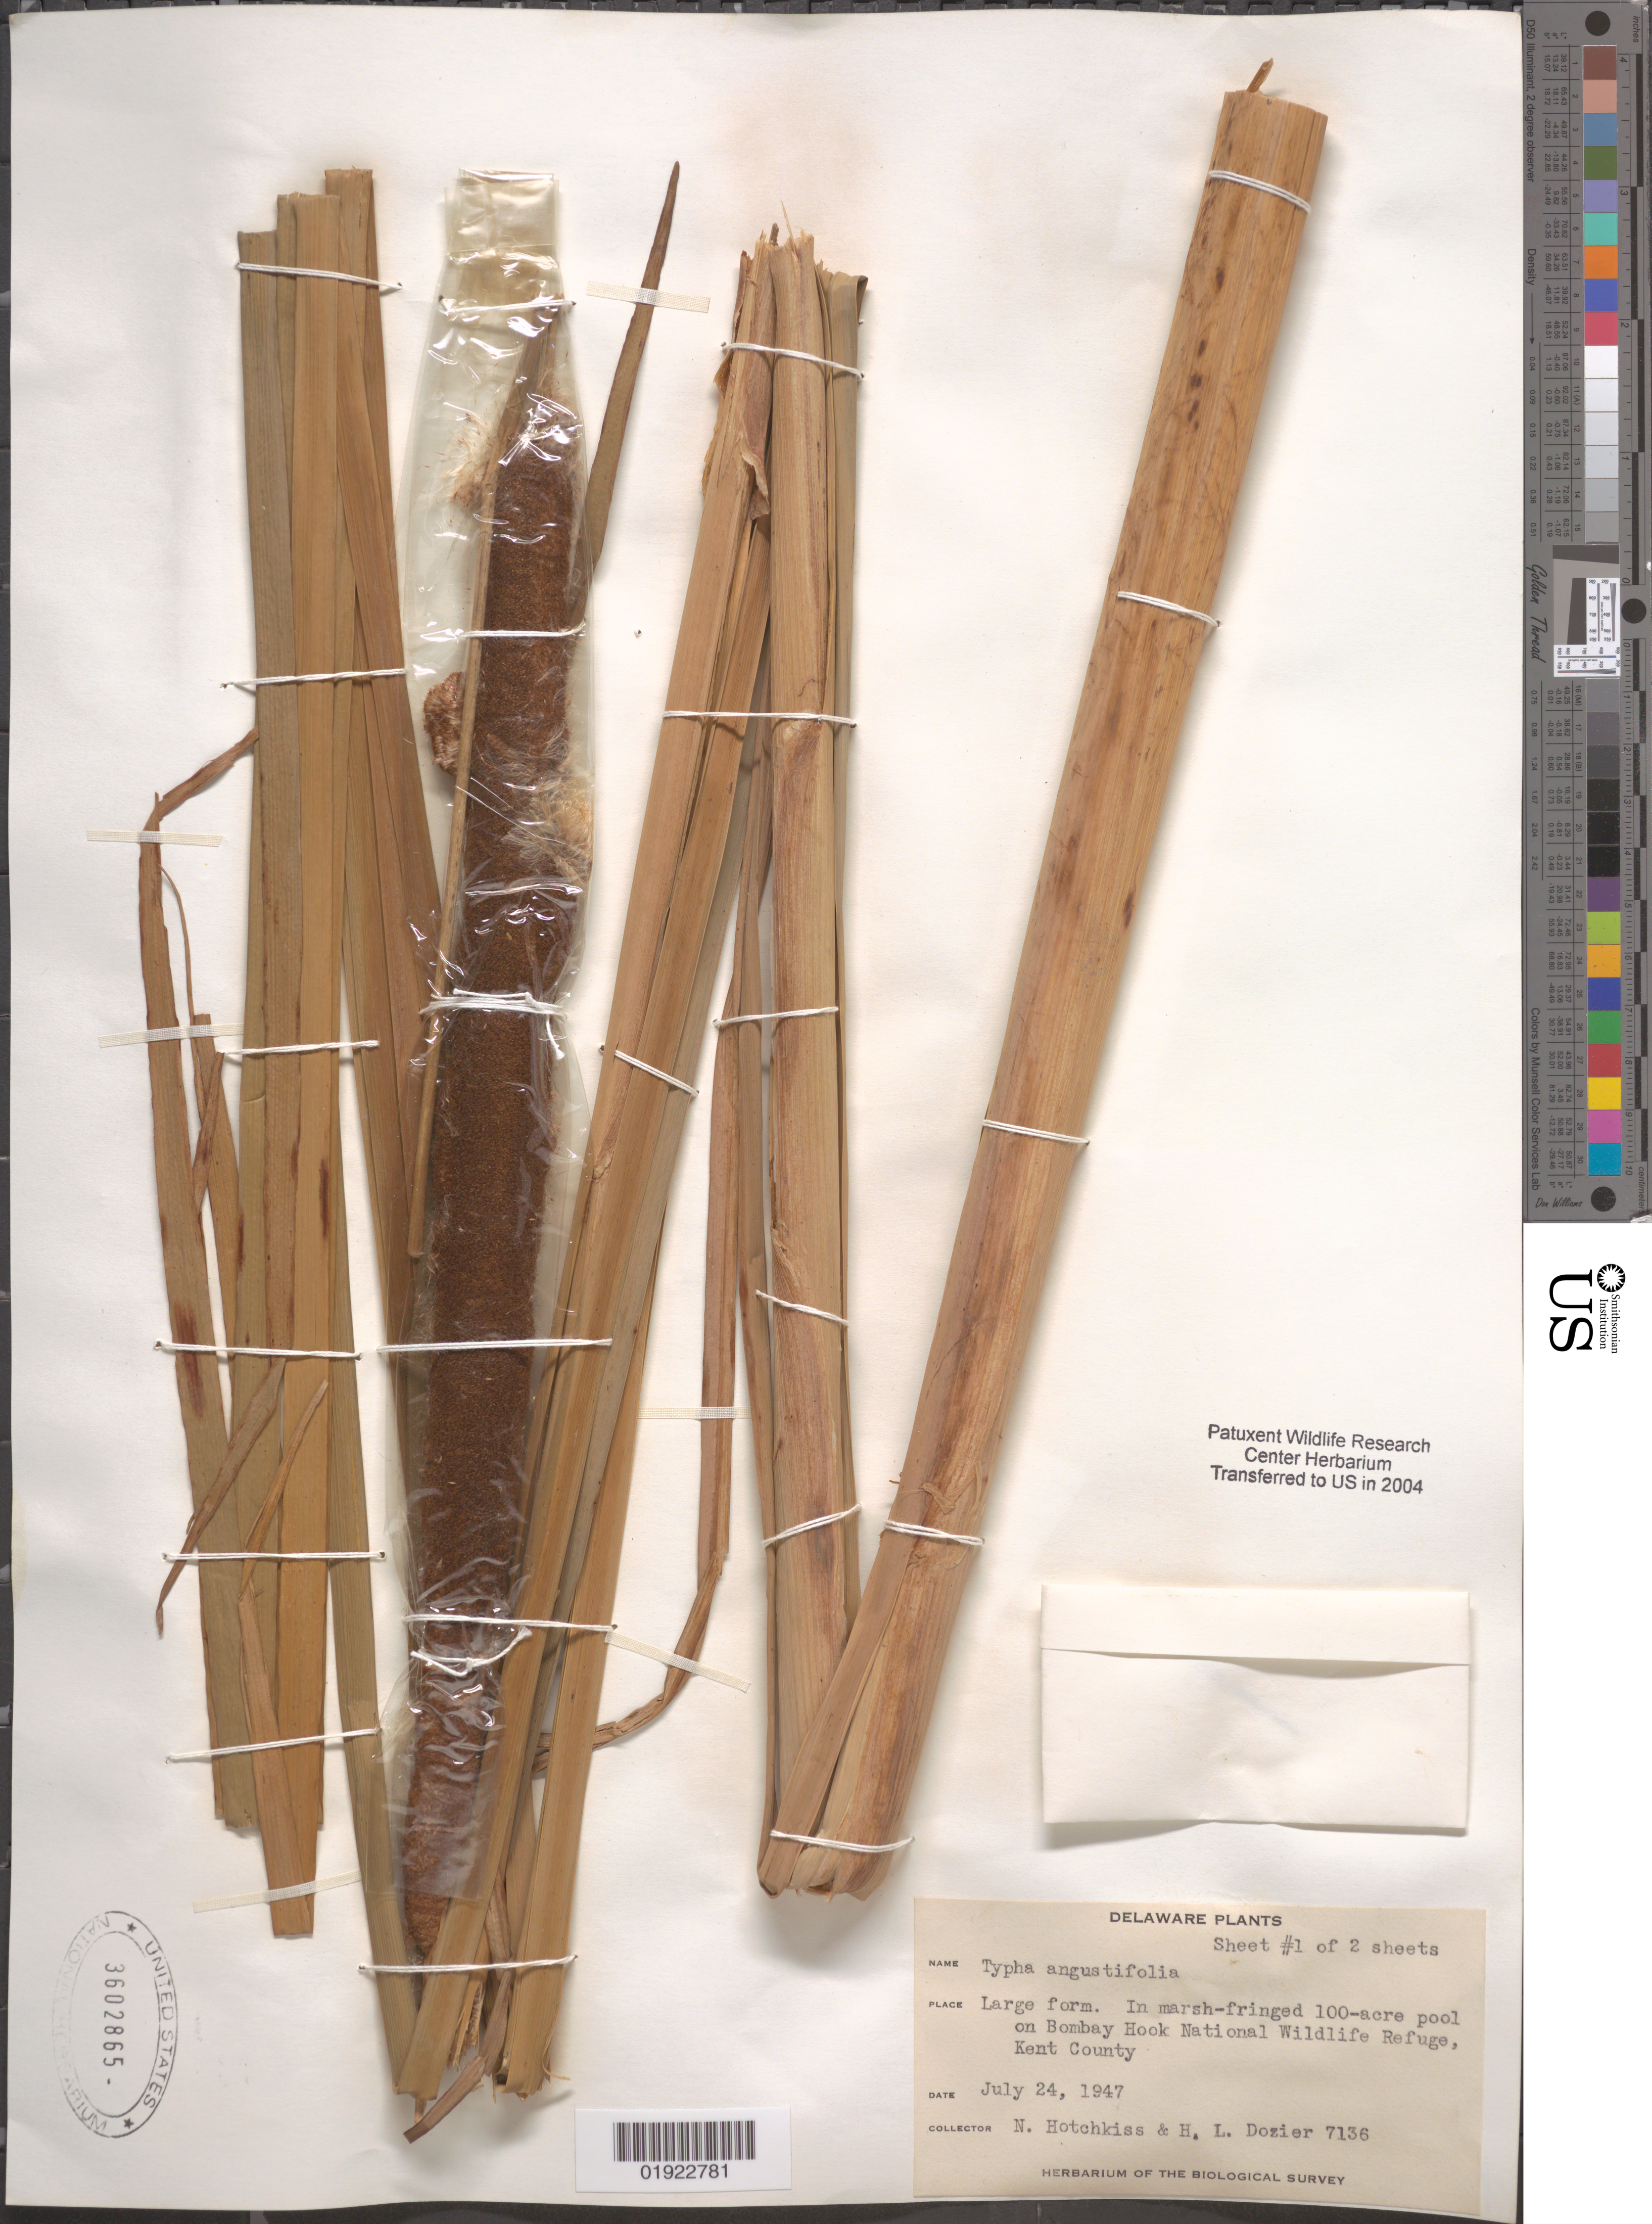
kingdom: Plantae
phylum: Tracheophyta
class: Liliopsida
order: Poales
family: Typhaceae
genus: Typha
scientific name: Typha angustifolia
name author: L.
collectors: N. Hotchkiss & H. Dozier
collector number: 7136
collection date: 1947-07-24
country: United States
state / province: Delaware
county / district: Kent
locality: Bombay Hook National Wildlife Refuge.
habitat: In marsh-fringed 100-acre pool.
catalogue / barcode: US 3602865